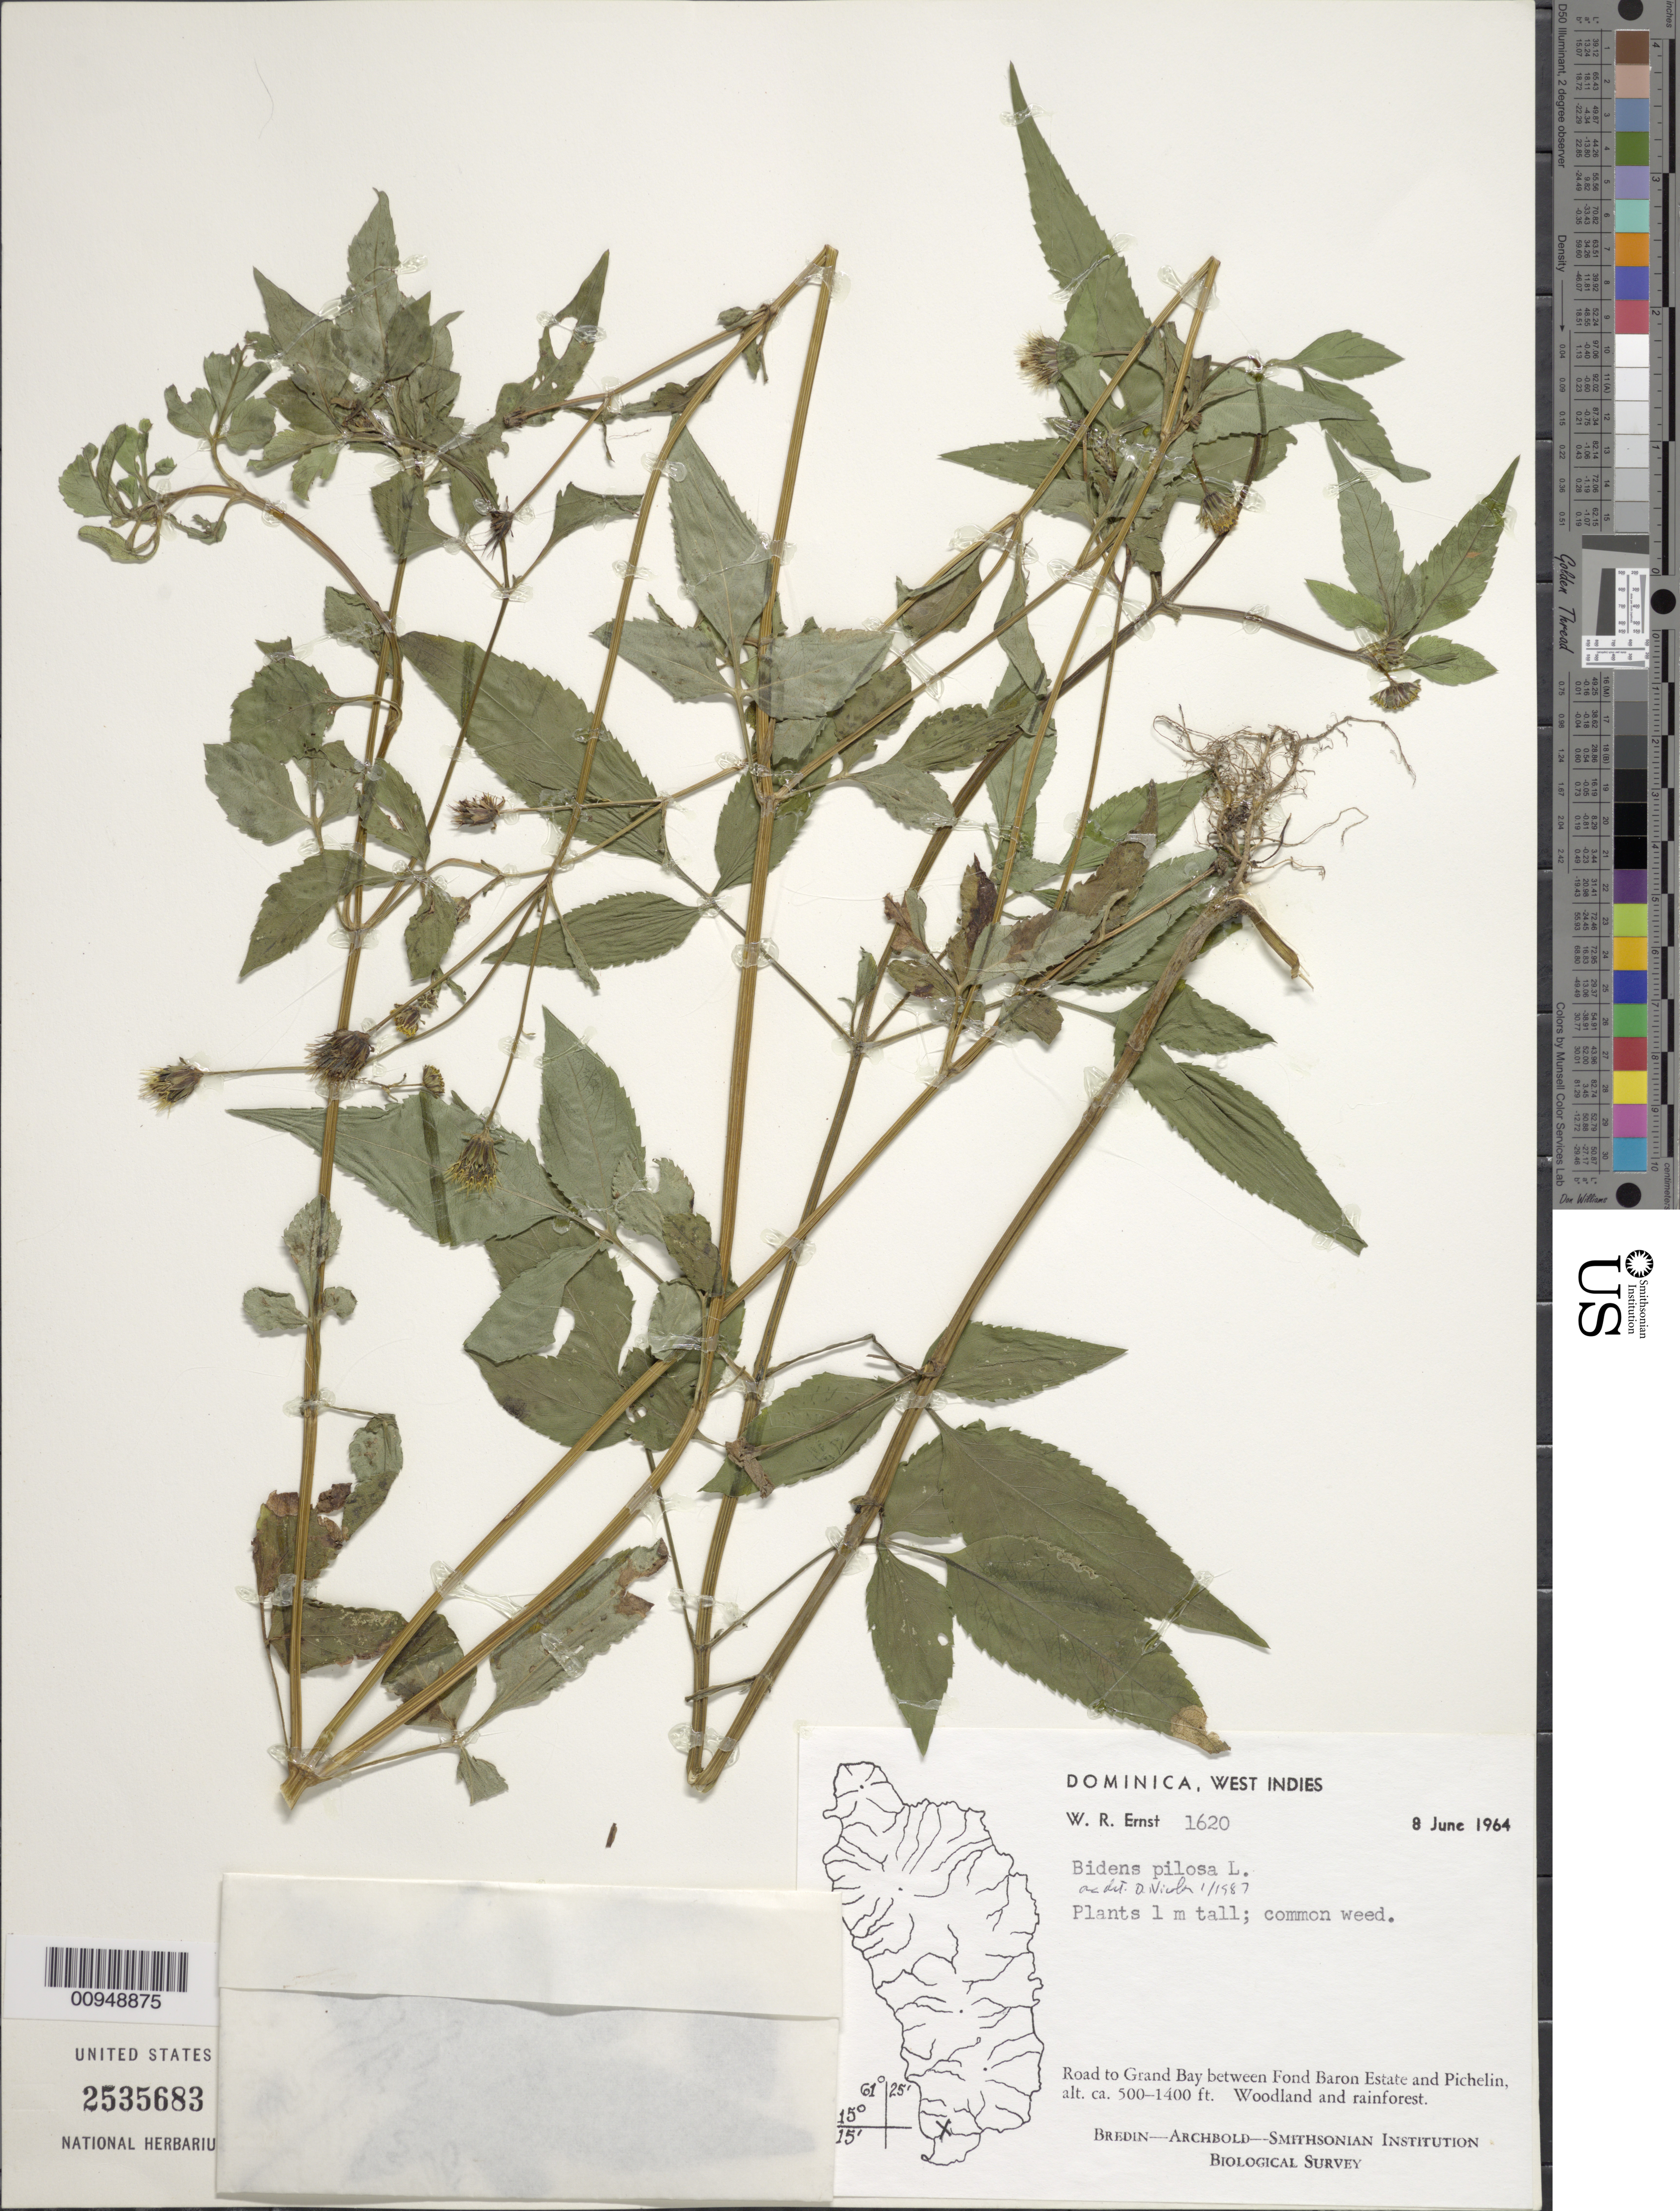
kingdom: Plantae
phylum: Tracheophyta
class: Magnoliopsida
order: Asterales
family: Asteraceae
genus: Bidens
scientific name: Bidens pilosa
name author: L.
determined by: Nicolson, Dan H.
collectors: W. R. Ernst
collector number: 1620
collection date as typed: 08 Jun 1964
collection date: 1964-06-08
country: Dominica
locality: Road to Grand Bay between Fond Baron Estate and Pichelin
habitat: Woodland and rainforest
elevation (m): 152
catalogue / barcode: US 2535683